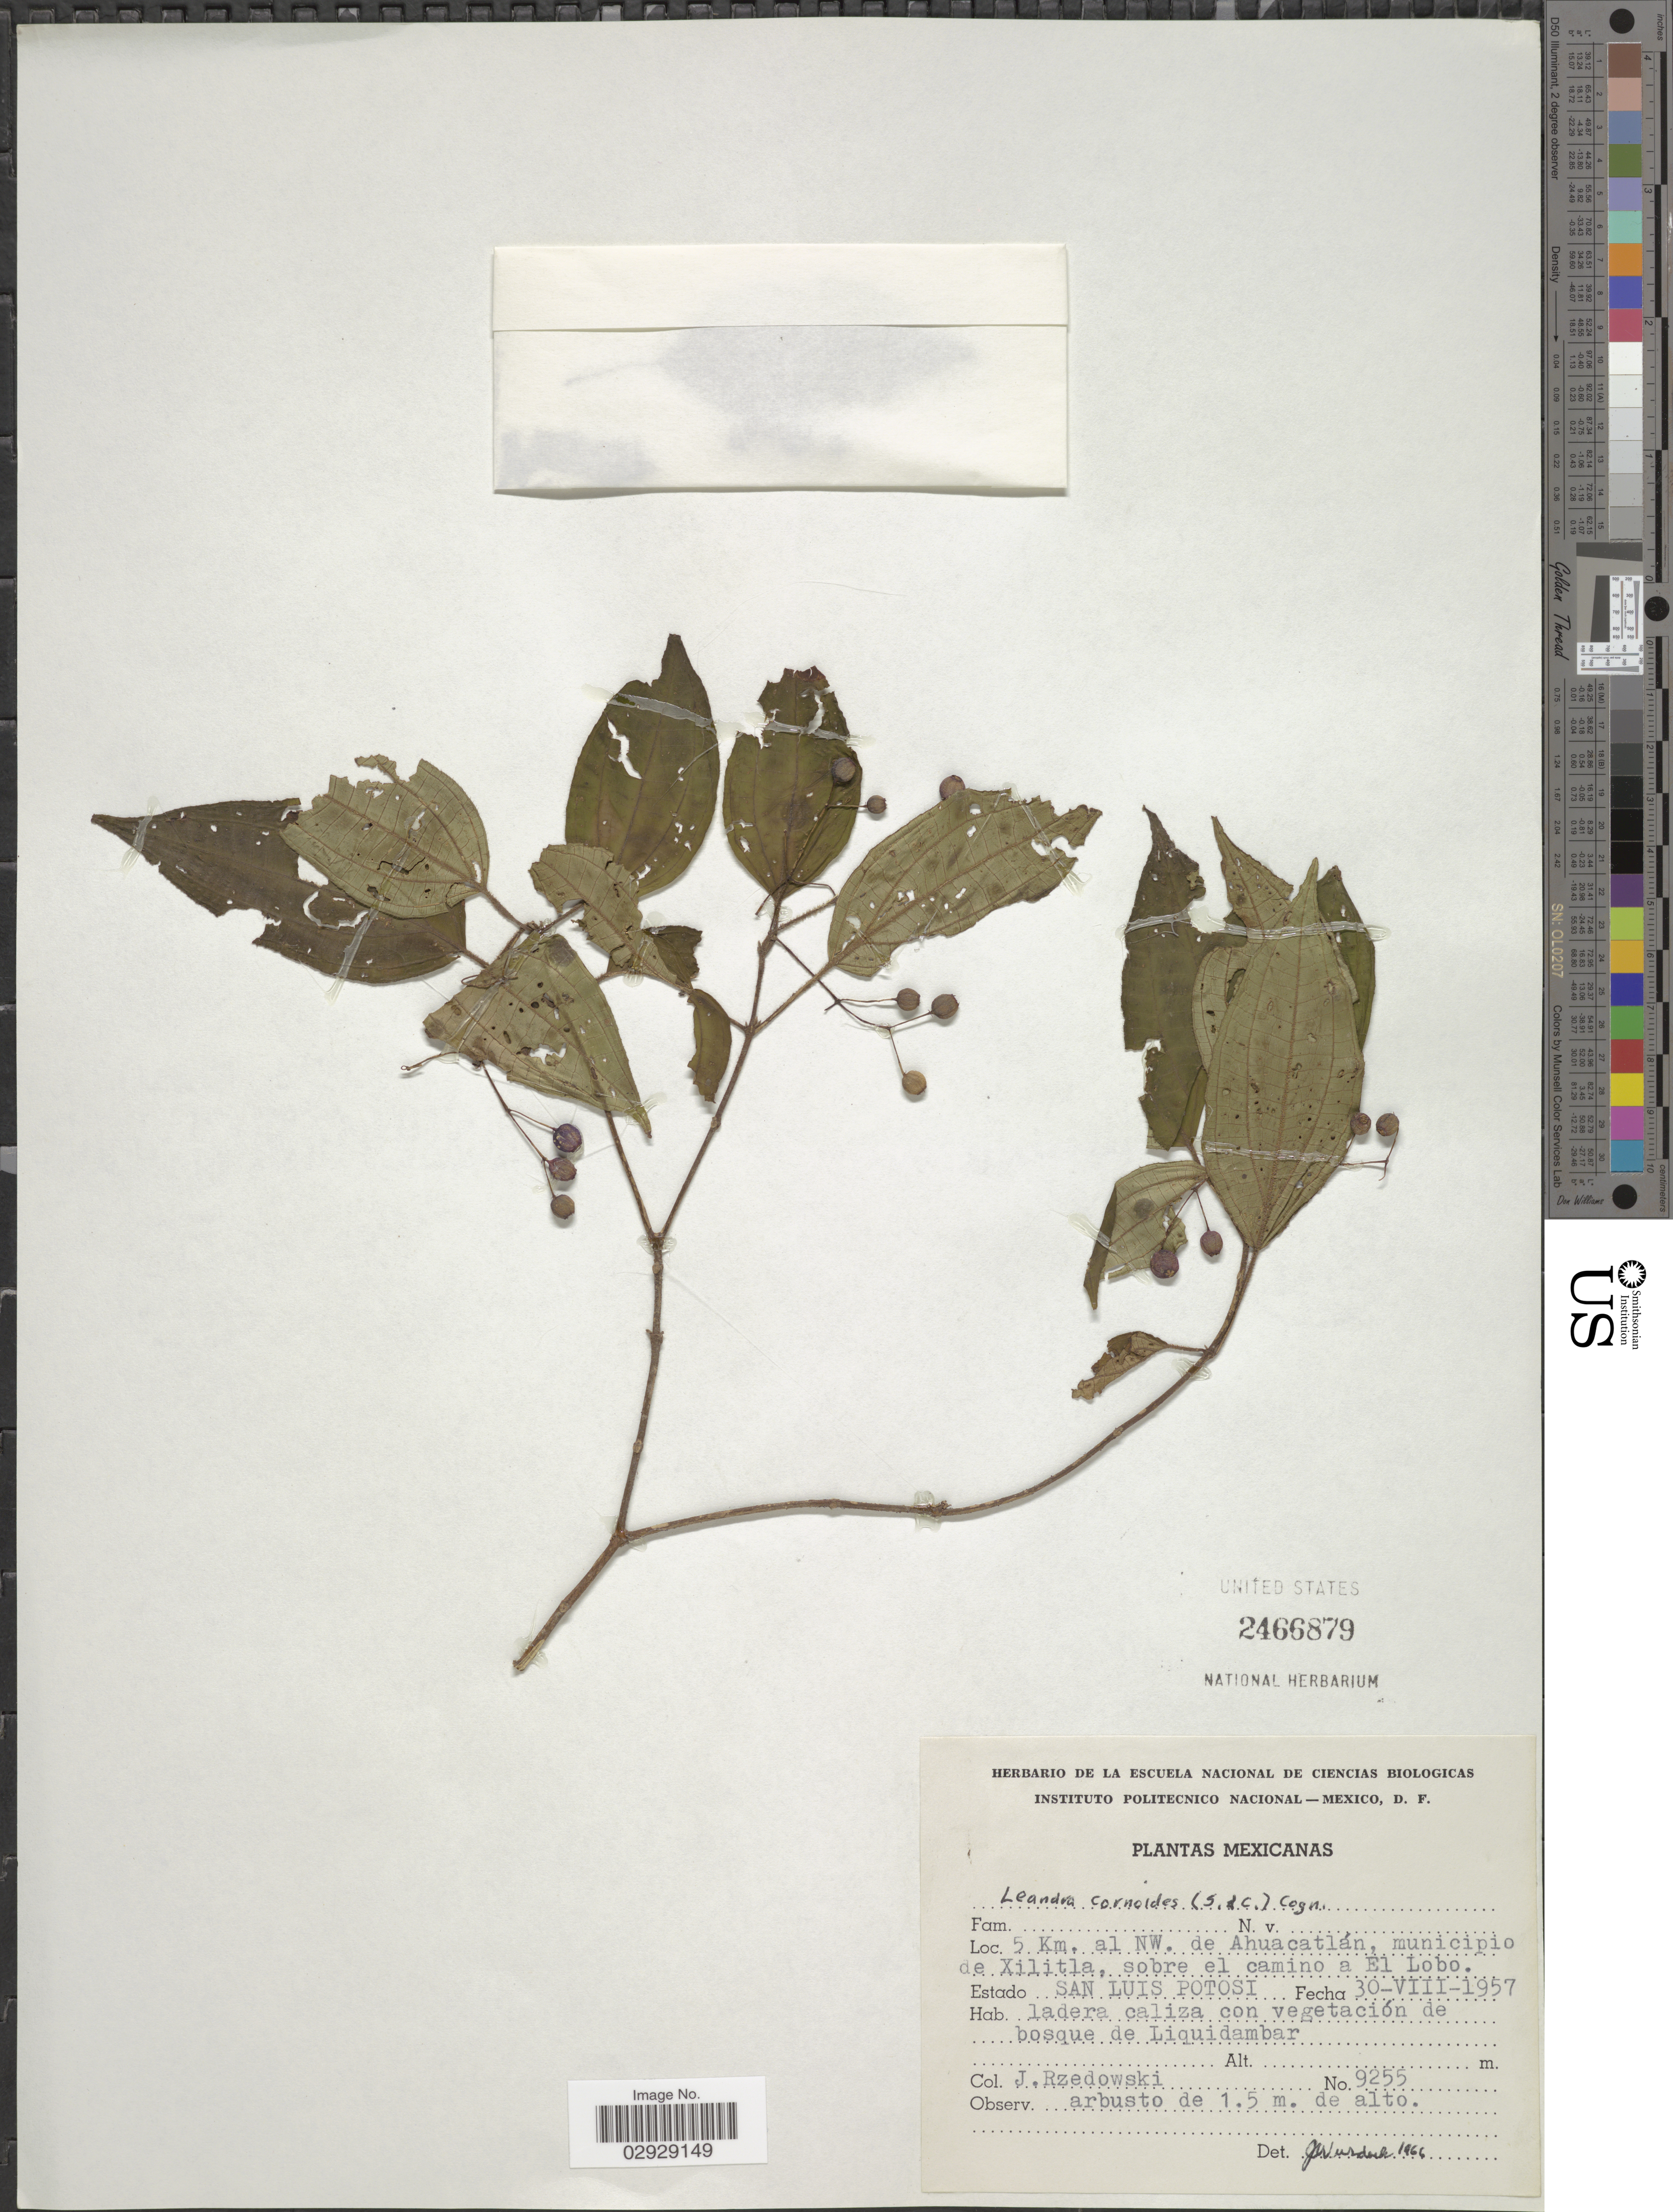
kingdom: Plantae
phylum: Tracheophyta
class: Magnoliopsida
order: Myrtales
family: Melastomataceae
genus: Leandra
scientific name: Leandra cornoides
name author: (Schltdl. & Cham.) Cogn.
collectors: J. Rzedowski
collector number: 9255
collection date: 1957-08-30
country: Mexico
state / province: San Luis Potosí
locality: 5 Km. al NW de Ahuacatlán, municipio de Xilitla, sobre el camino a El Lobo.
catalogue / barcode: US 2466879